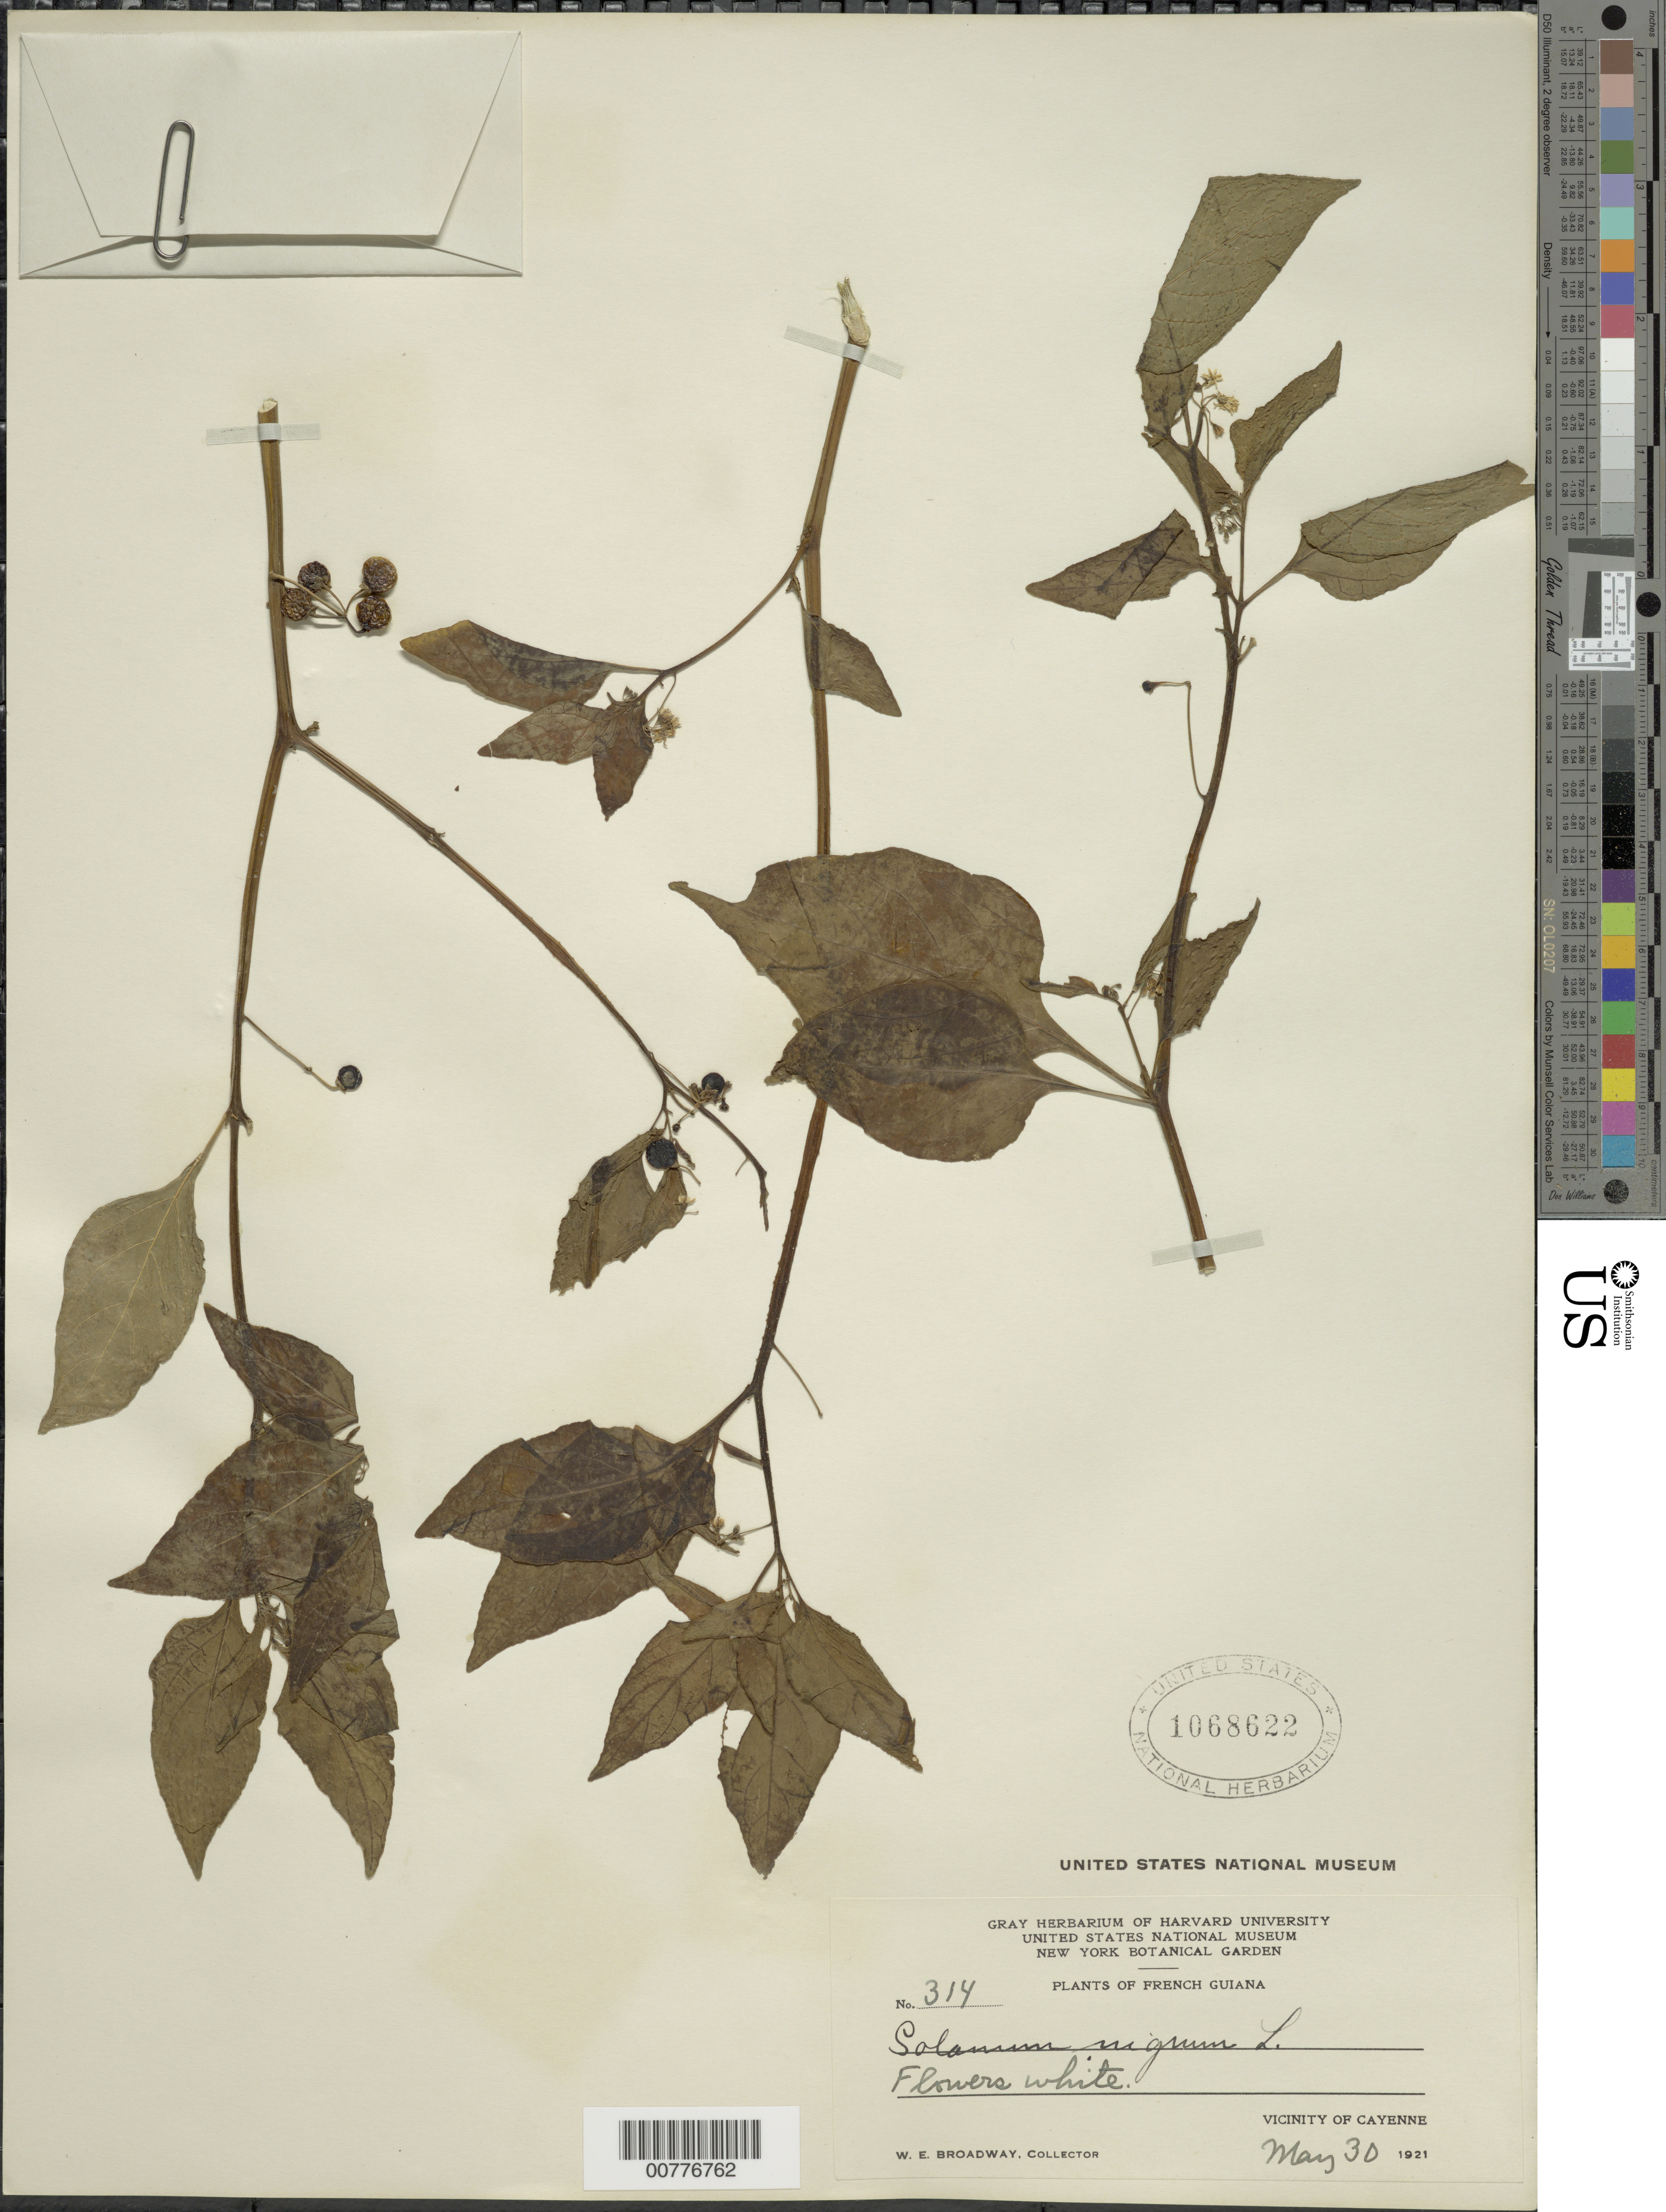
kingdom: Plantae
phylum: Tracheophyta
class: Magnoliopsida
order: Solanales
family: Solanaceae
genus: Solanum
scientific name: Solanum nigrum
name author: L.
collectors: W. E. Broadway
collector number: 314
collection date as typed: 5 May 1921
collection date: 1921-05-05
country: French Guiana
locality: Cayenne, vic.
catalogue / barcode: US 1068622